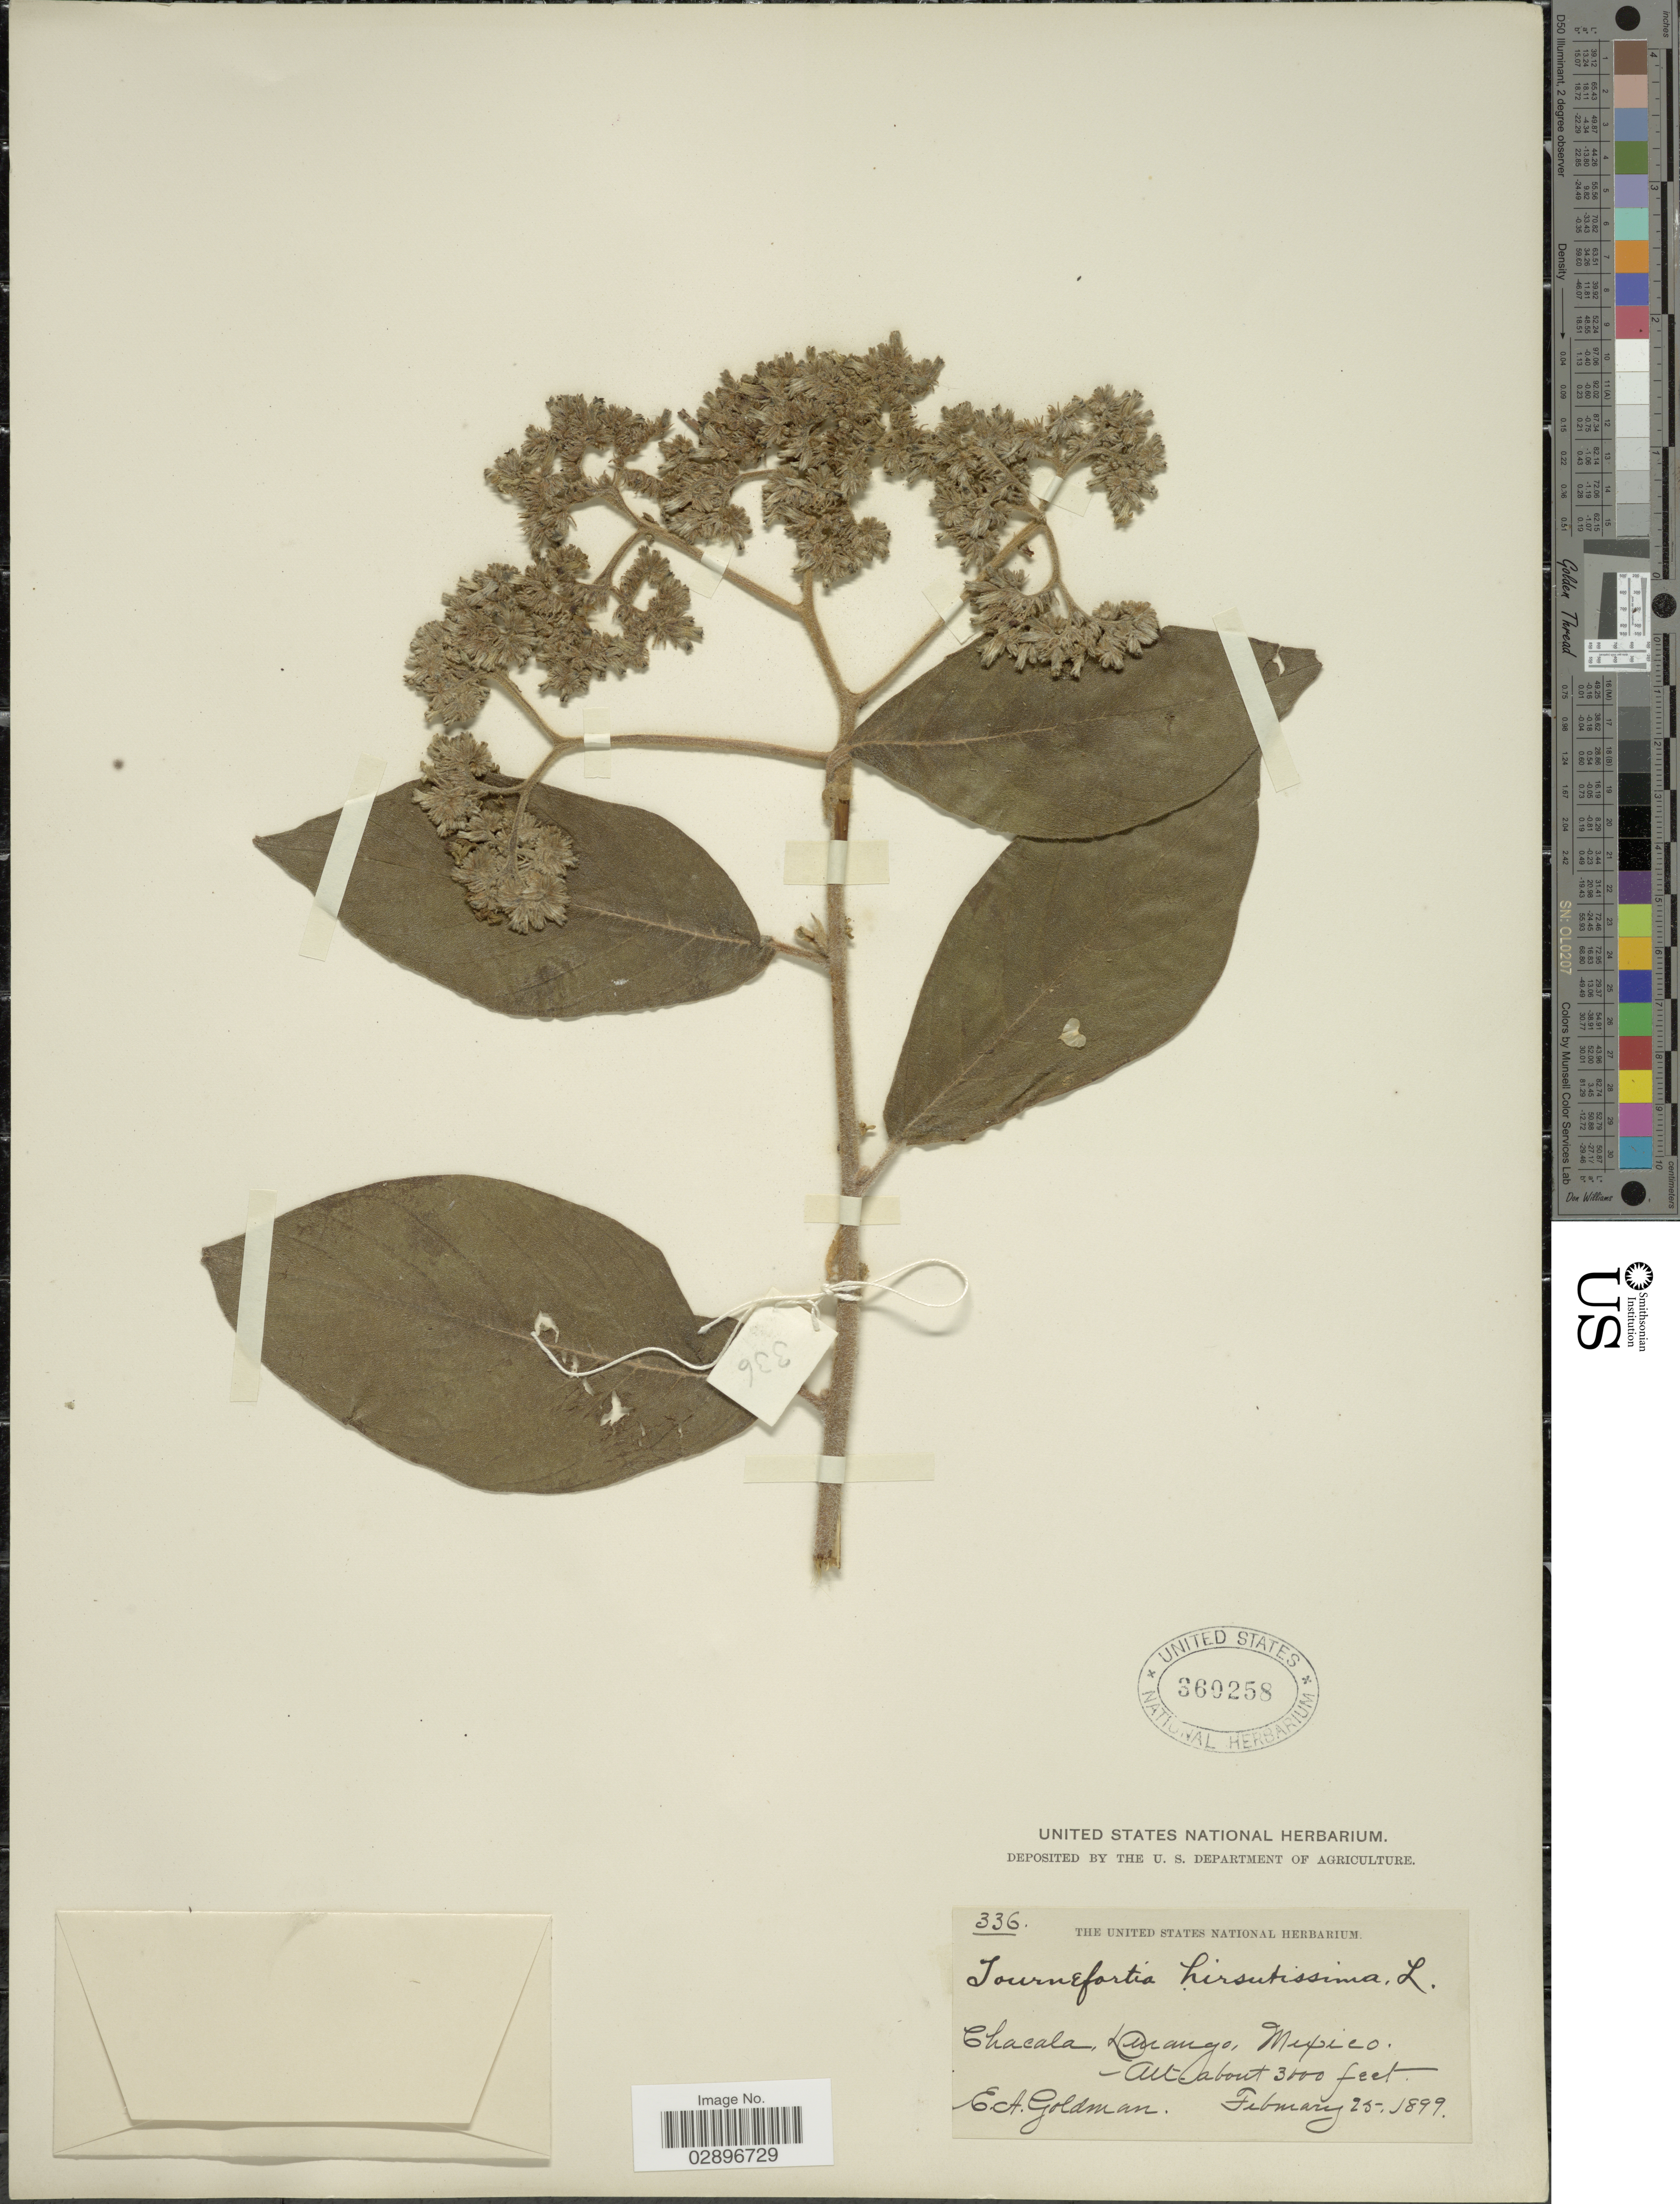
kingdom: Plantae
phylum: Tracheophyta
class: Magnoliopsida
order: Boraginales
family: Heliotropiaceae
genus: Tournefortia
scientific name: Tournefortia hirsutissima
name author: L.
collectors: E. A. Goldman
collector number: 336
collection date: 1899-02-25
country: Mexico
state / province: Durango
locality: Chacala.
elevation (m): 914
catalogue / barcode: US 360258